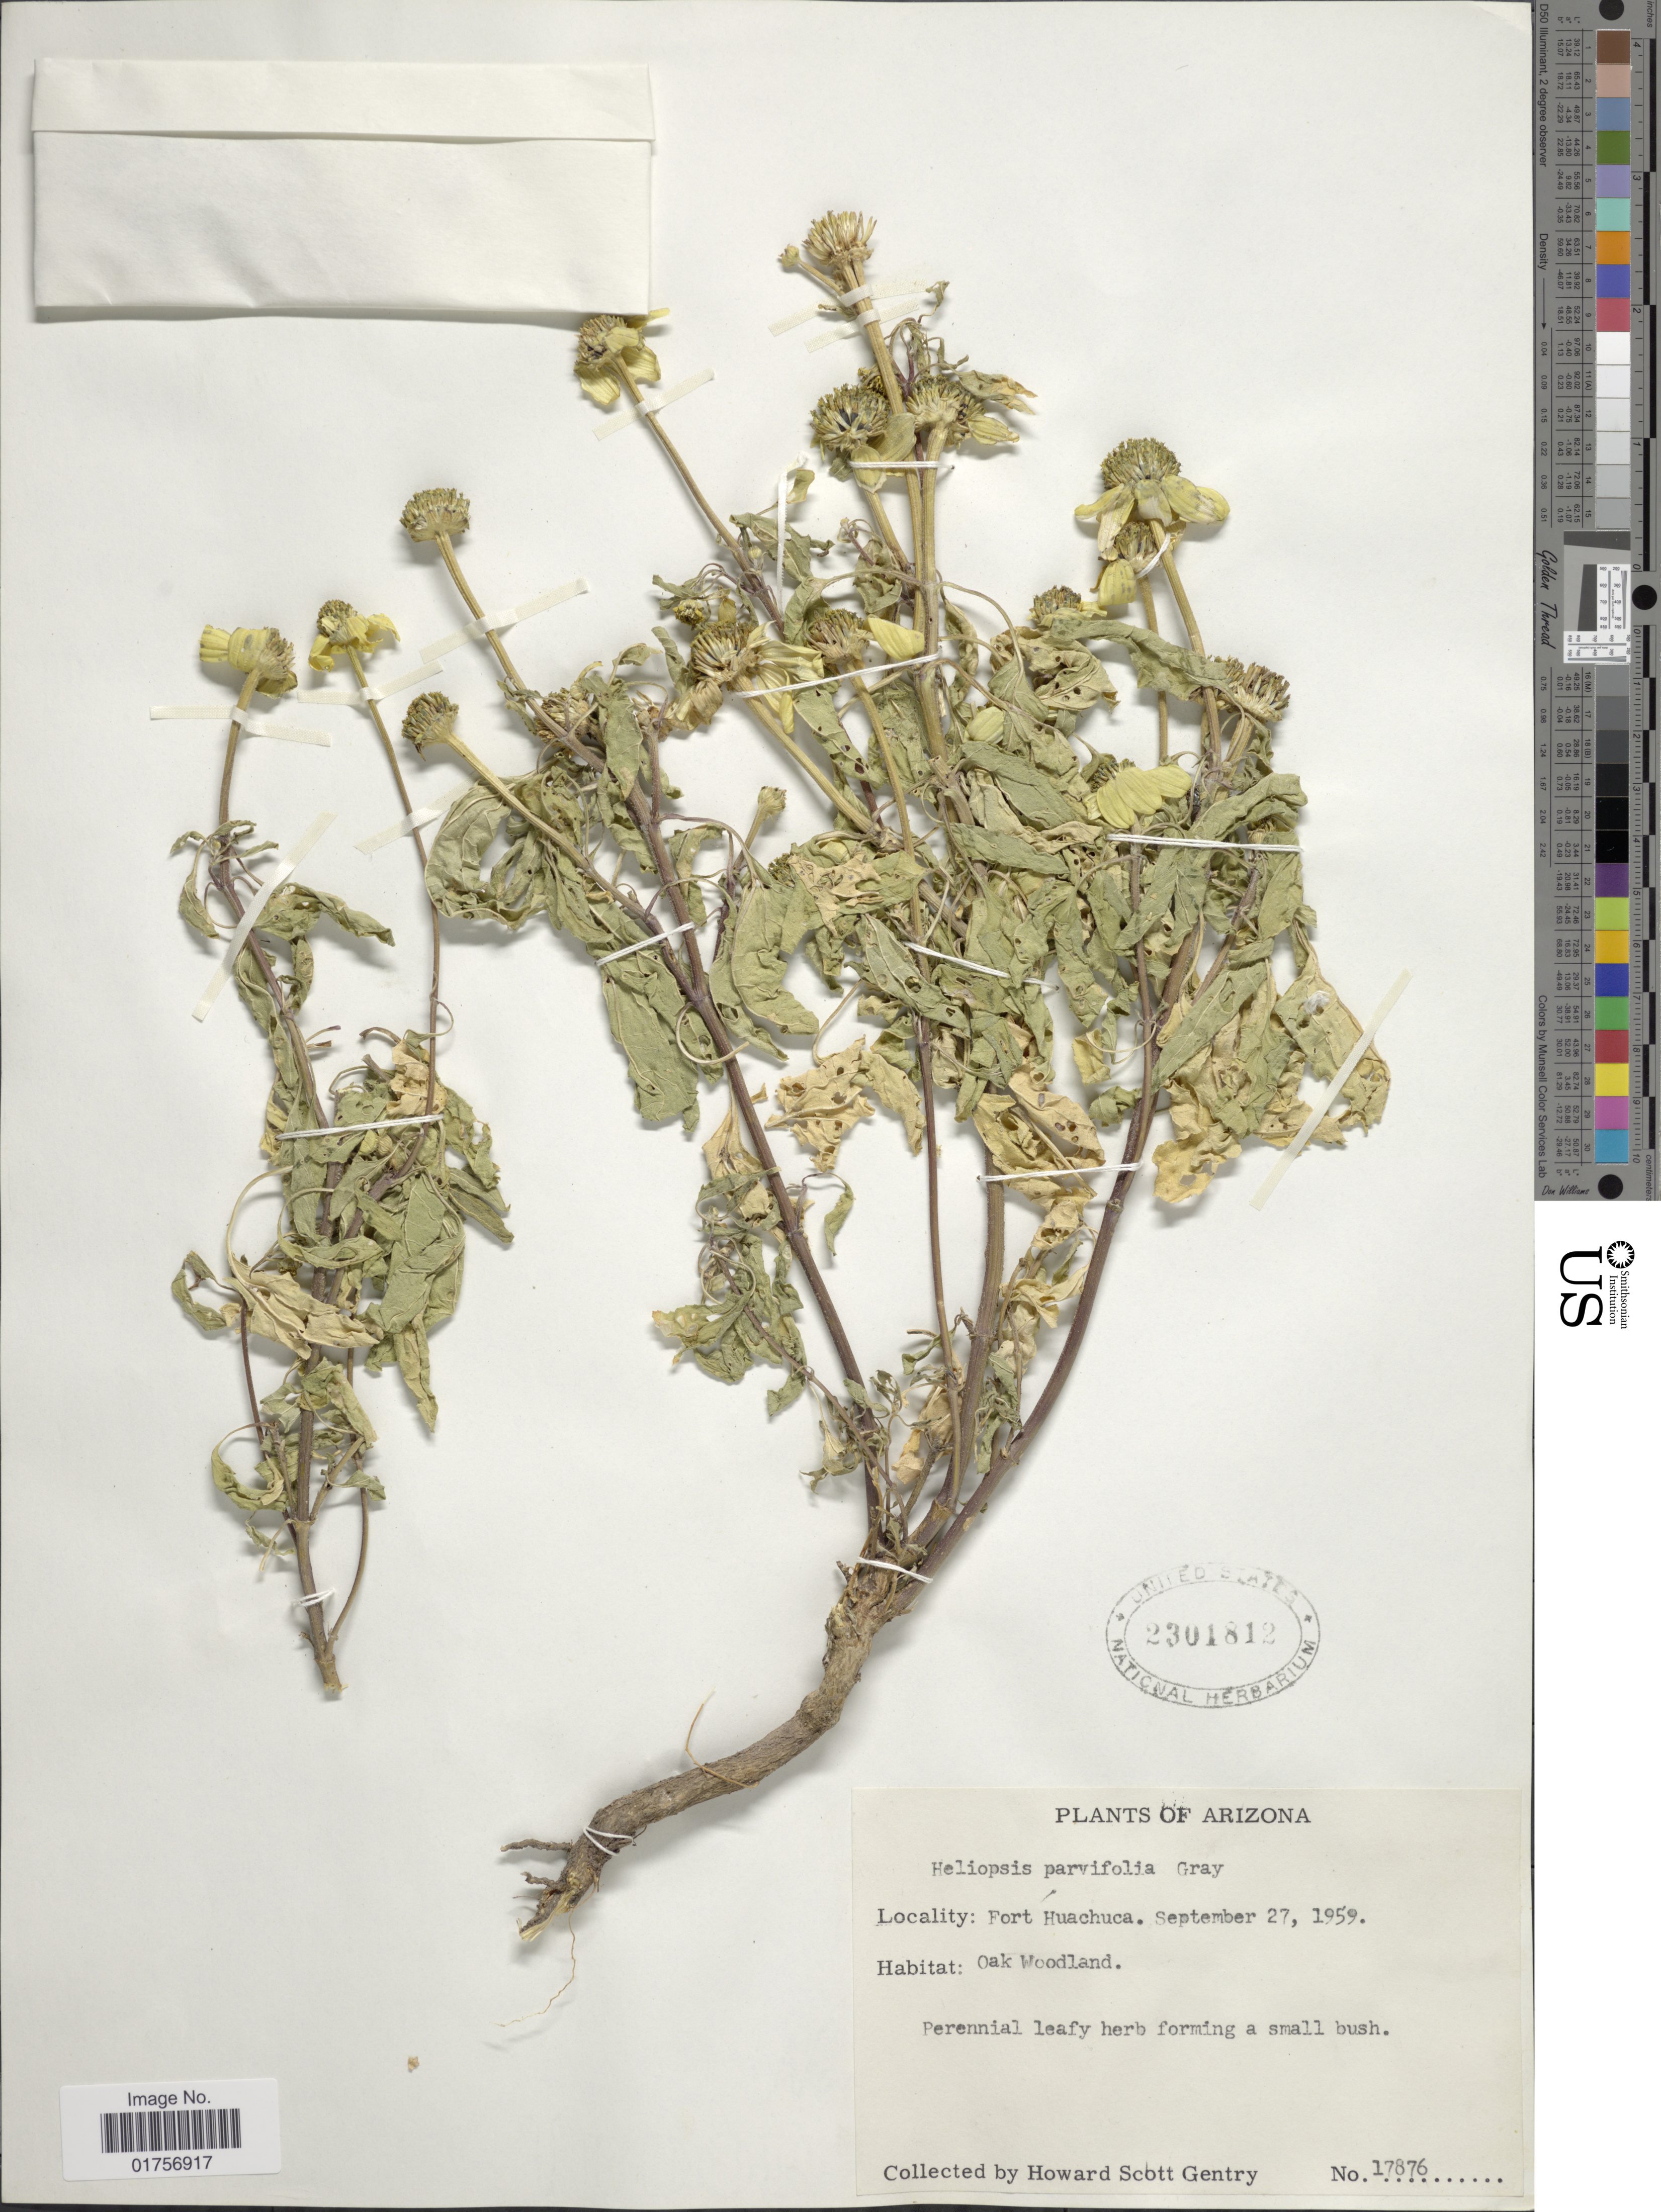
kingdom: Plantae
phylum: Tracheophyta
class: Magnoliopsida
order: Asterales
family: Asteraceae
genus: Heliopsis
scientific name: Heliopsis parvifolia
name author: A. Gray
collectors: H. S. Gentry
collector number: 17876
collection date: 1959-09-27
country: United States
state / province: Arizona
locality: Fort Huachuca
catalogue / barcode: US 2301812